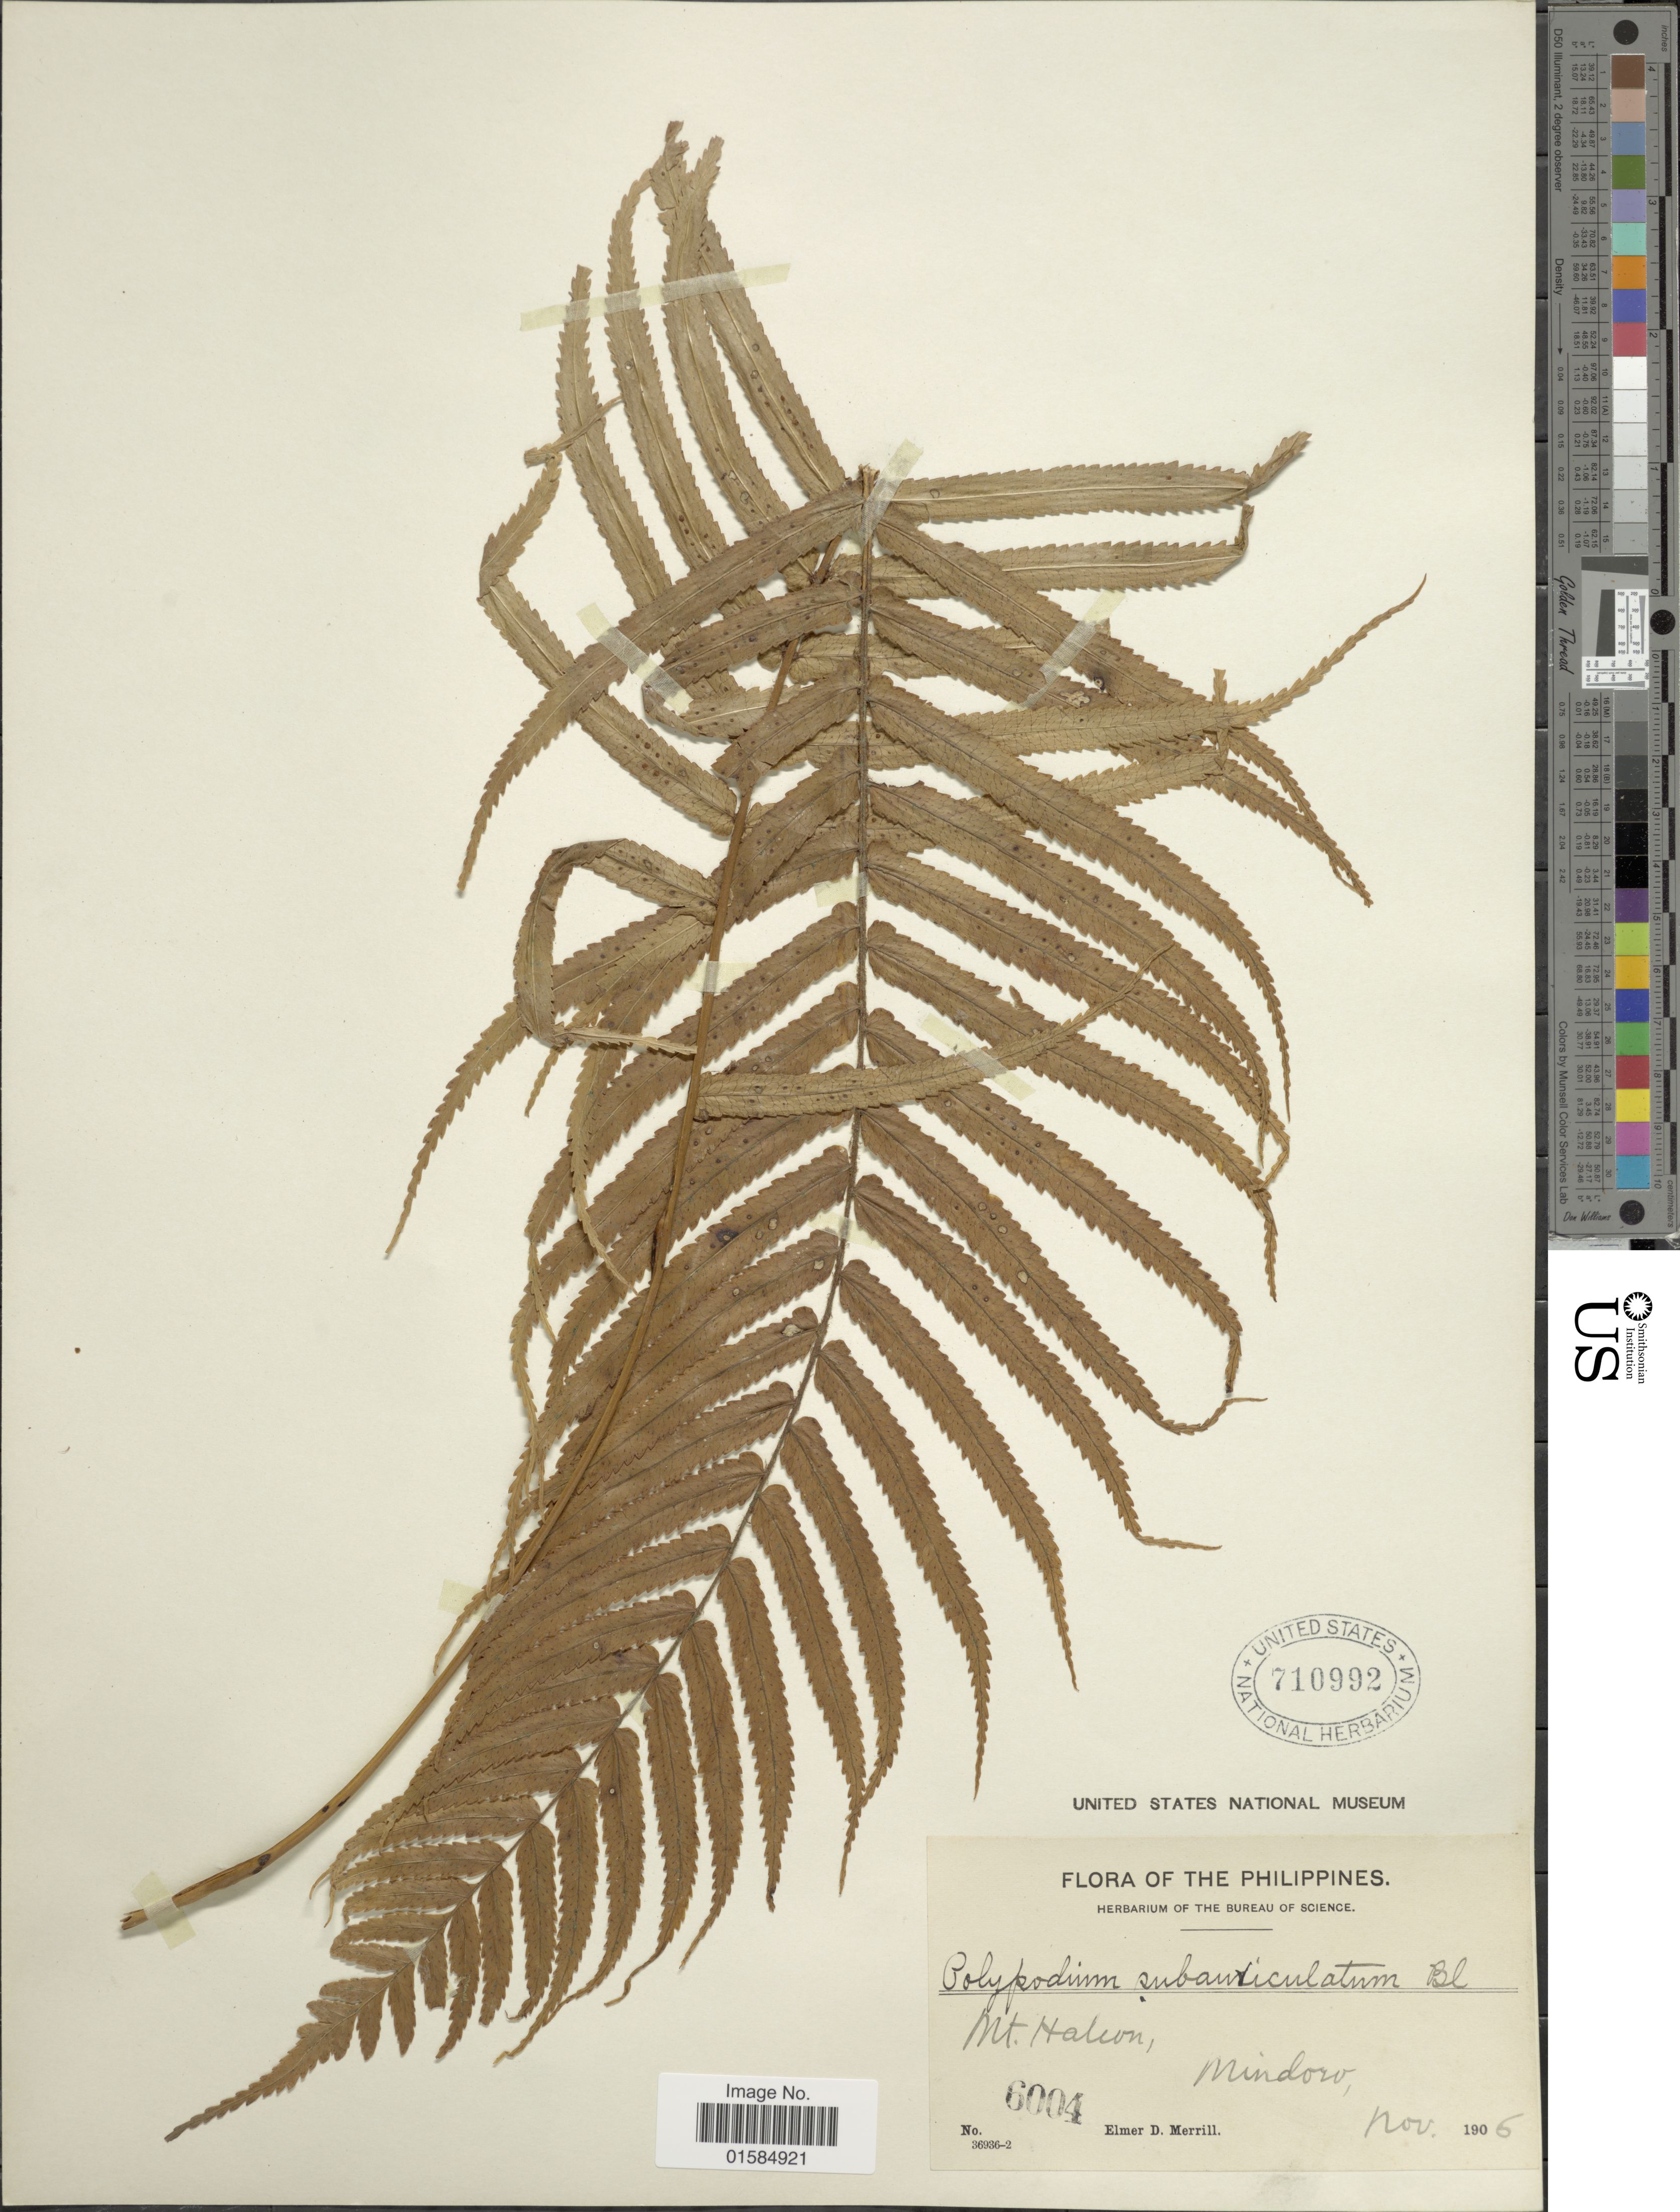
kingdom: Plantae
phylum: Tracheophyta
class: Polypodiopsida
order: Polypodiales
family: Polypodiaceae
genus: Goniophlebium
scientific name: Goniophlebium subauriculatum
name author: (Blume) C. Presl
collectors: E. D. Merrill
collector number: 6004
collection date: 1906-11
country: Philippines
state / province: Mimaropa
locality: Mt. Halcon, Mindoro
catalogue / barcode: US 710992